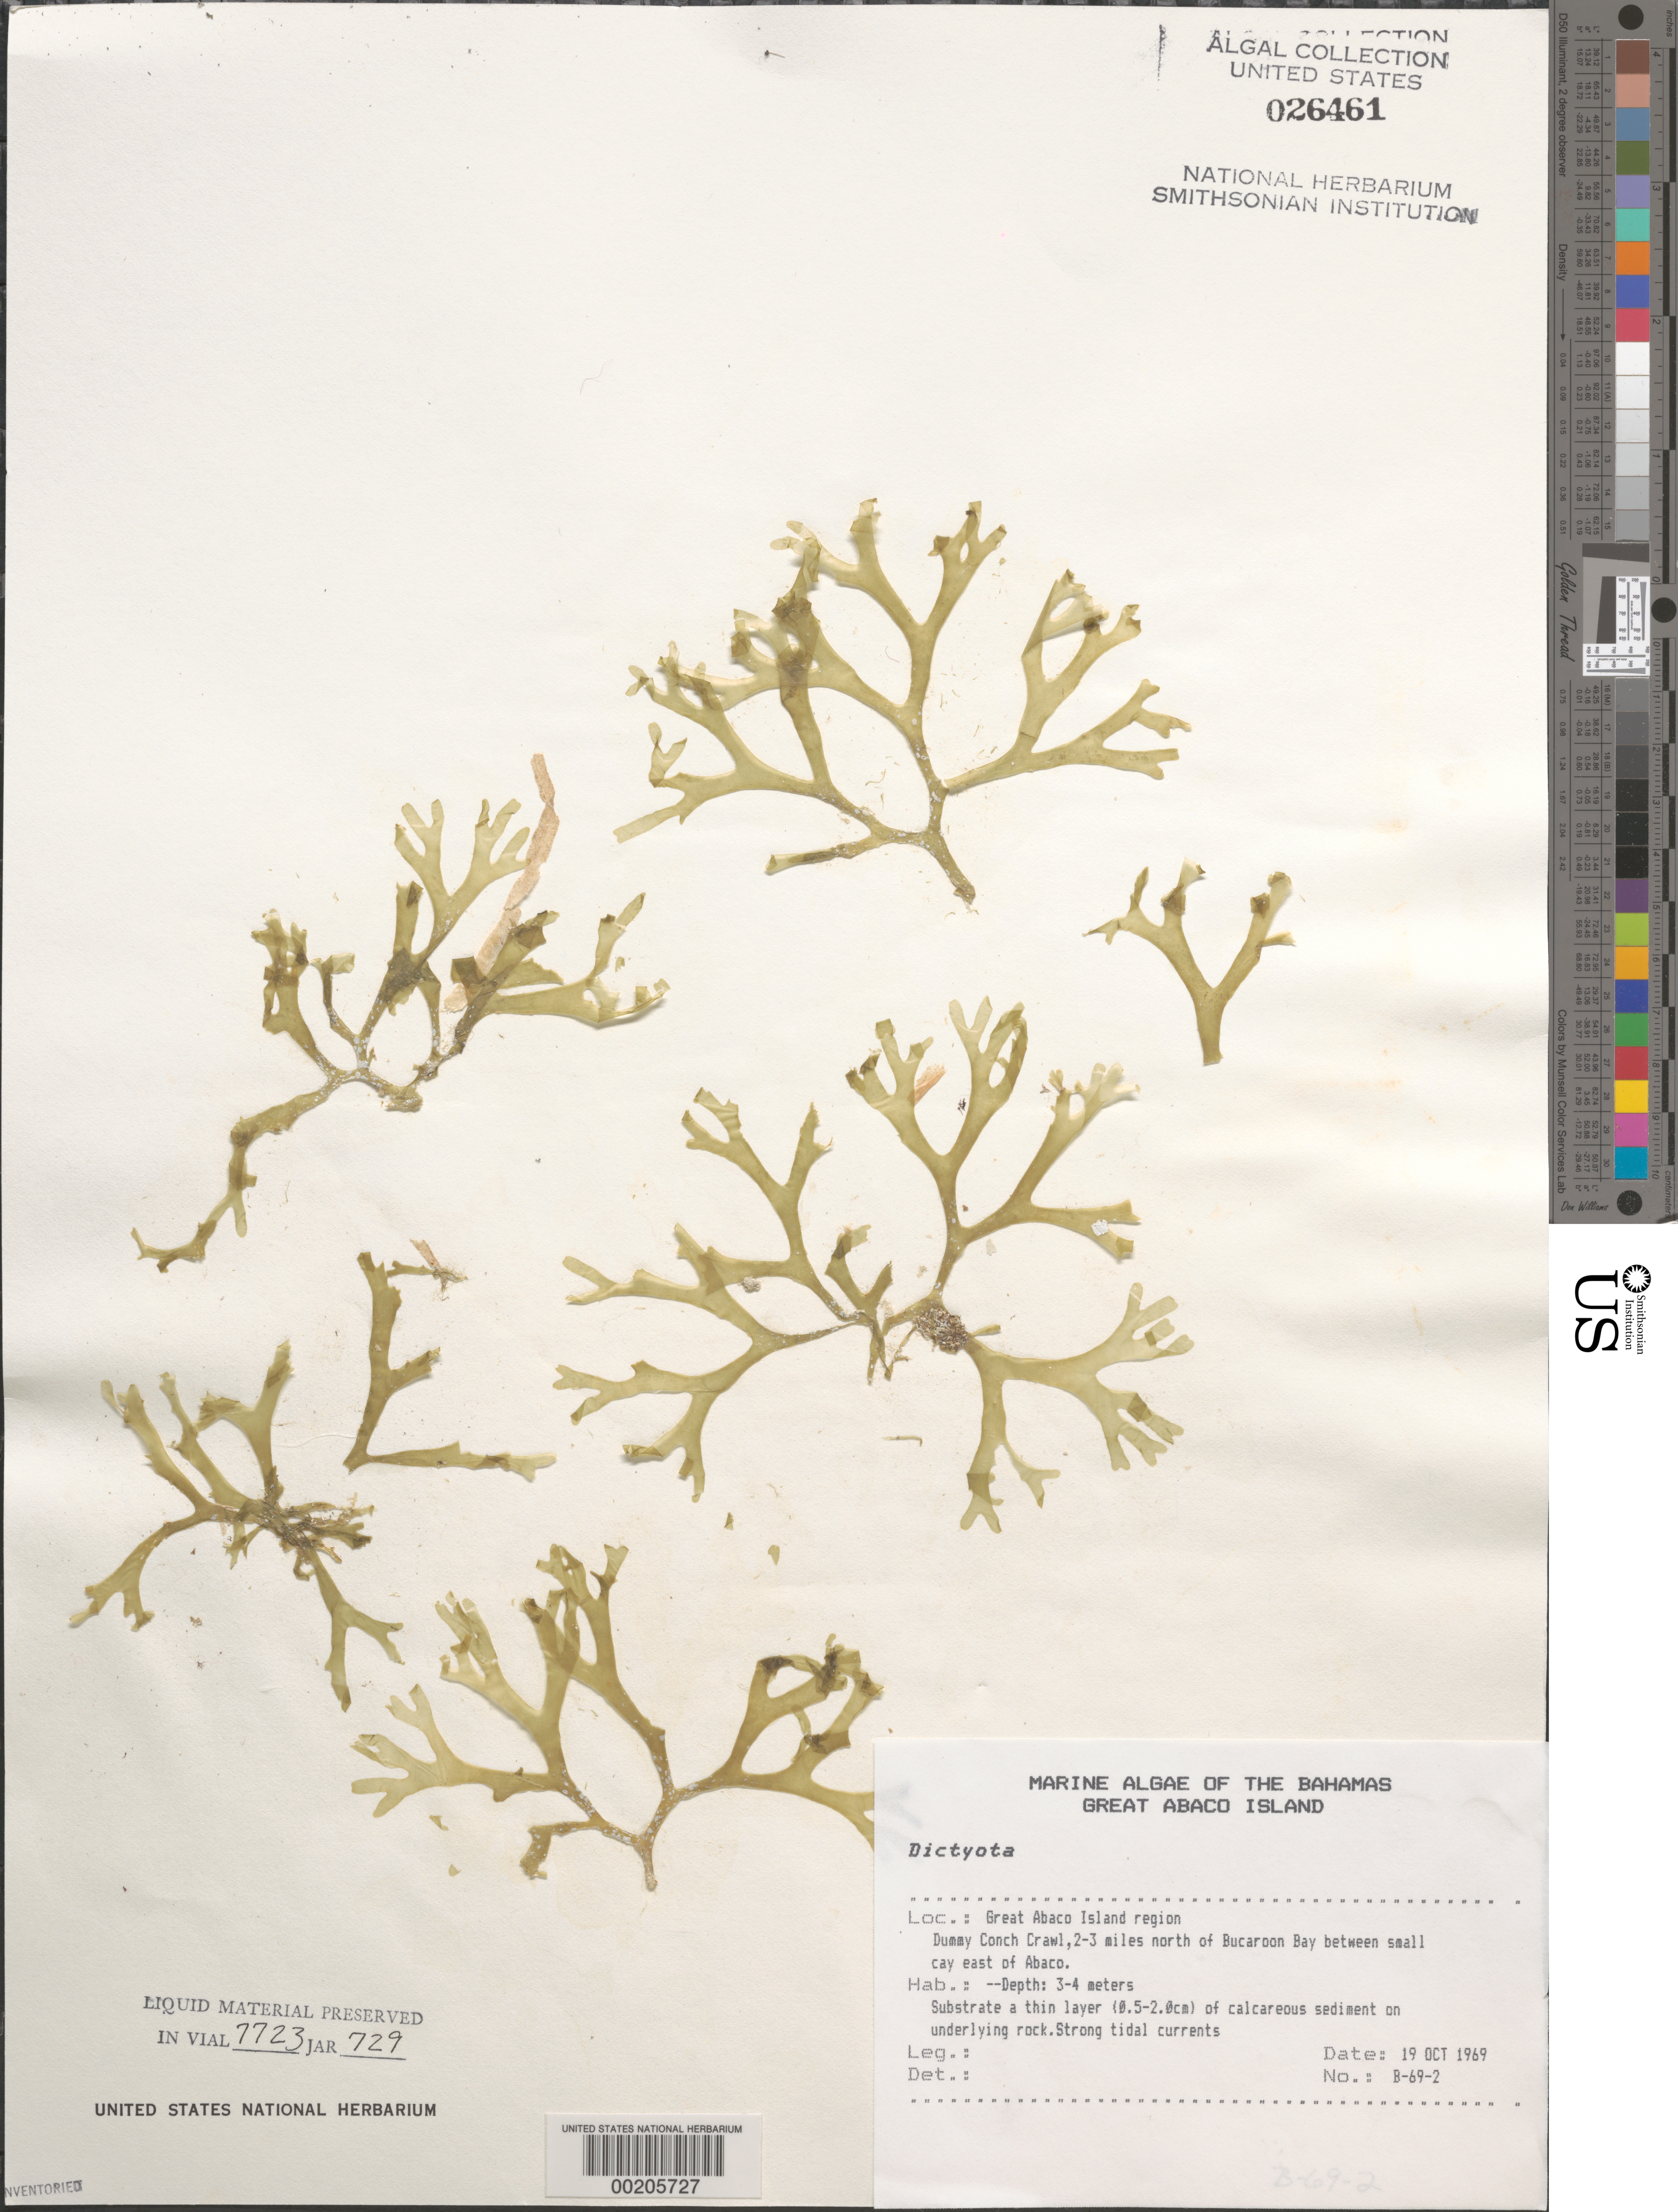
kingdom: Chromista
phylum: Ochrophyta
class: Phaeophyceae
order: Dictyotales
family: Dictyotaceae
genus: Dictyota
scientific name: Dictyota sp.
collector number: B-69-2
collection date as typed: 19 Oct 1969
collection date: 1969-10-19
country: Bahamas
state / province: Abaco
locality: Dummy conch crawl, 2-3 miles north of bucaroon bay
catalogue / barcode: US 26461